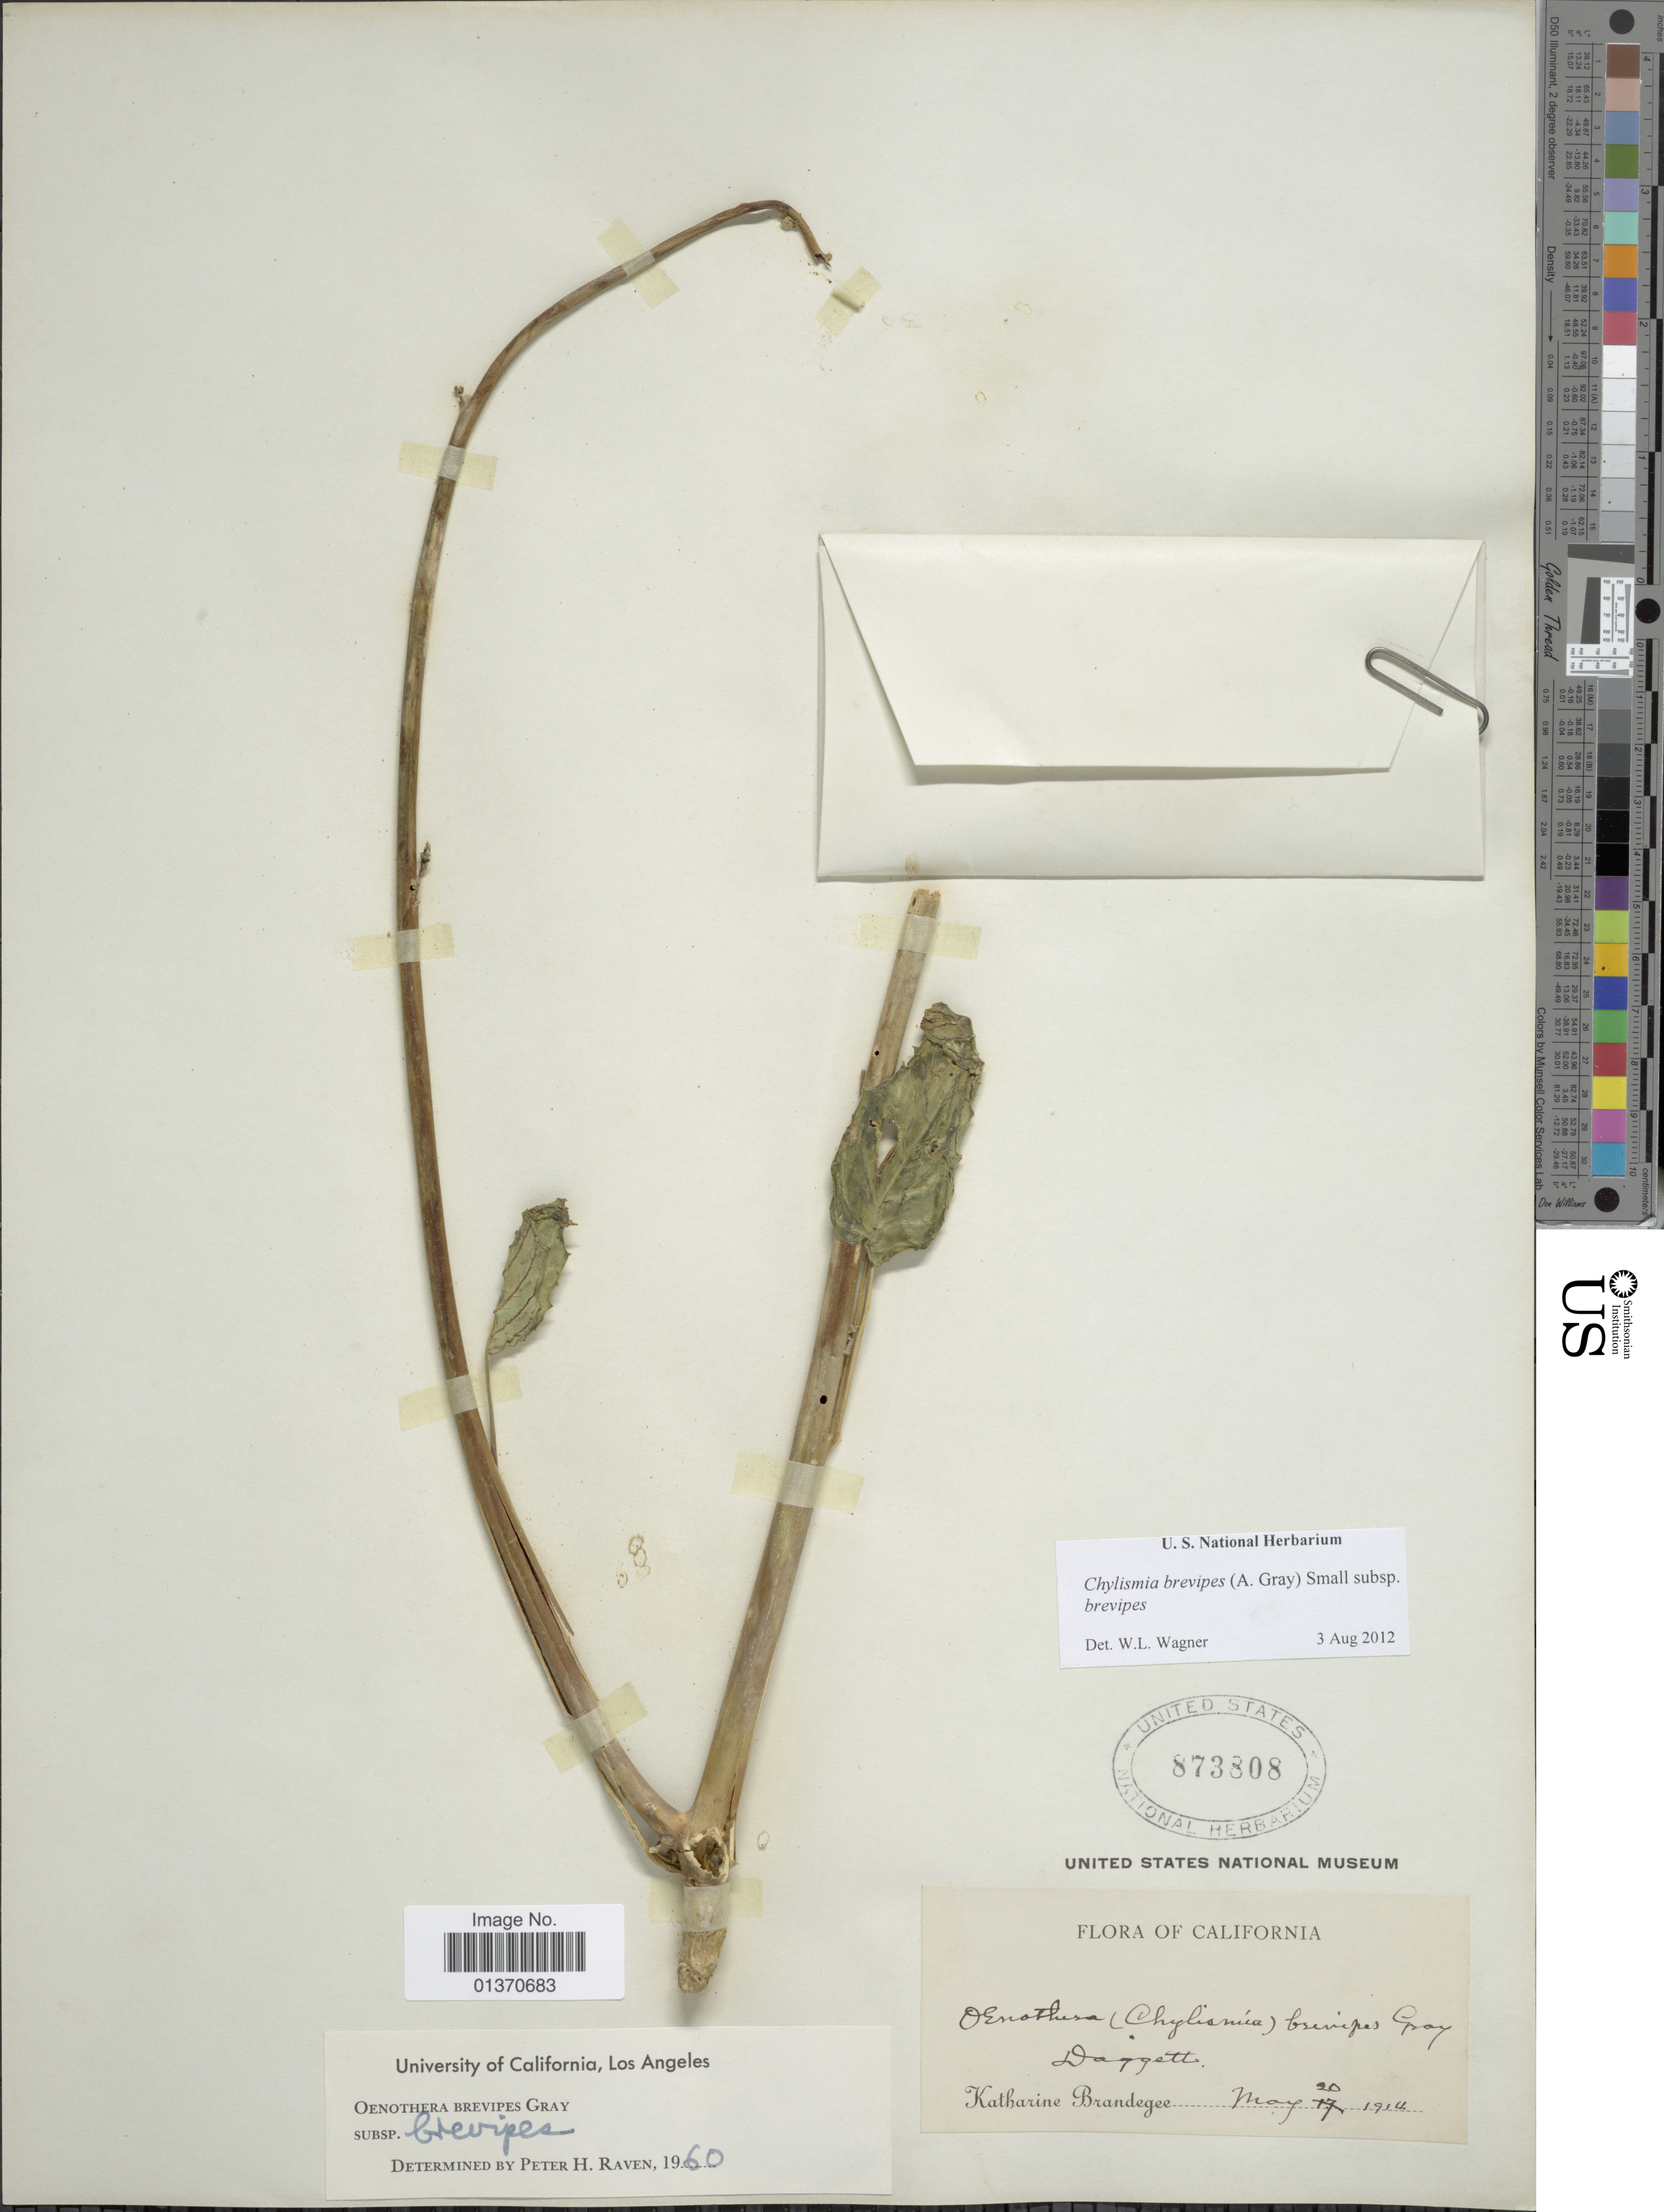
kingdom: Plantae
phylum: Tracheophyta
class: Magnoliopsida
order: Myrtales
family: Onagraceae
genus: Chylismia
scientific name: Chylismia brevipes subsp. brevipes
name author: (A. Gray) Small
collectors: M. K. Brandegee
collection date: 1914-05-20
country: United States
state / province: California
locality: Daggett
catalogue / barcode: US 873808